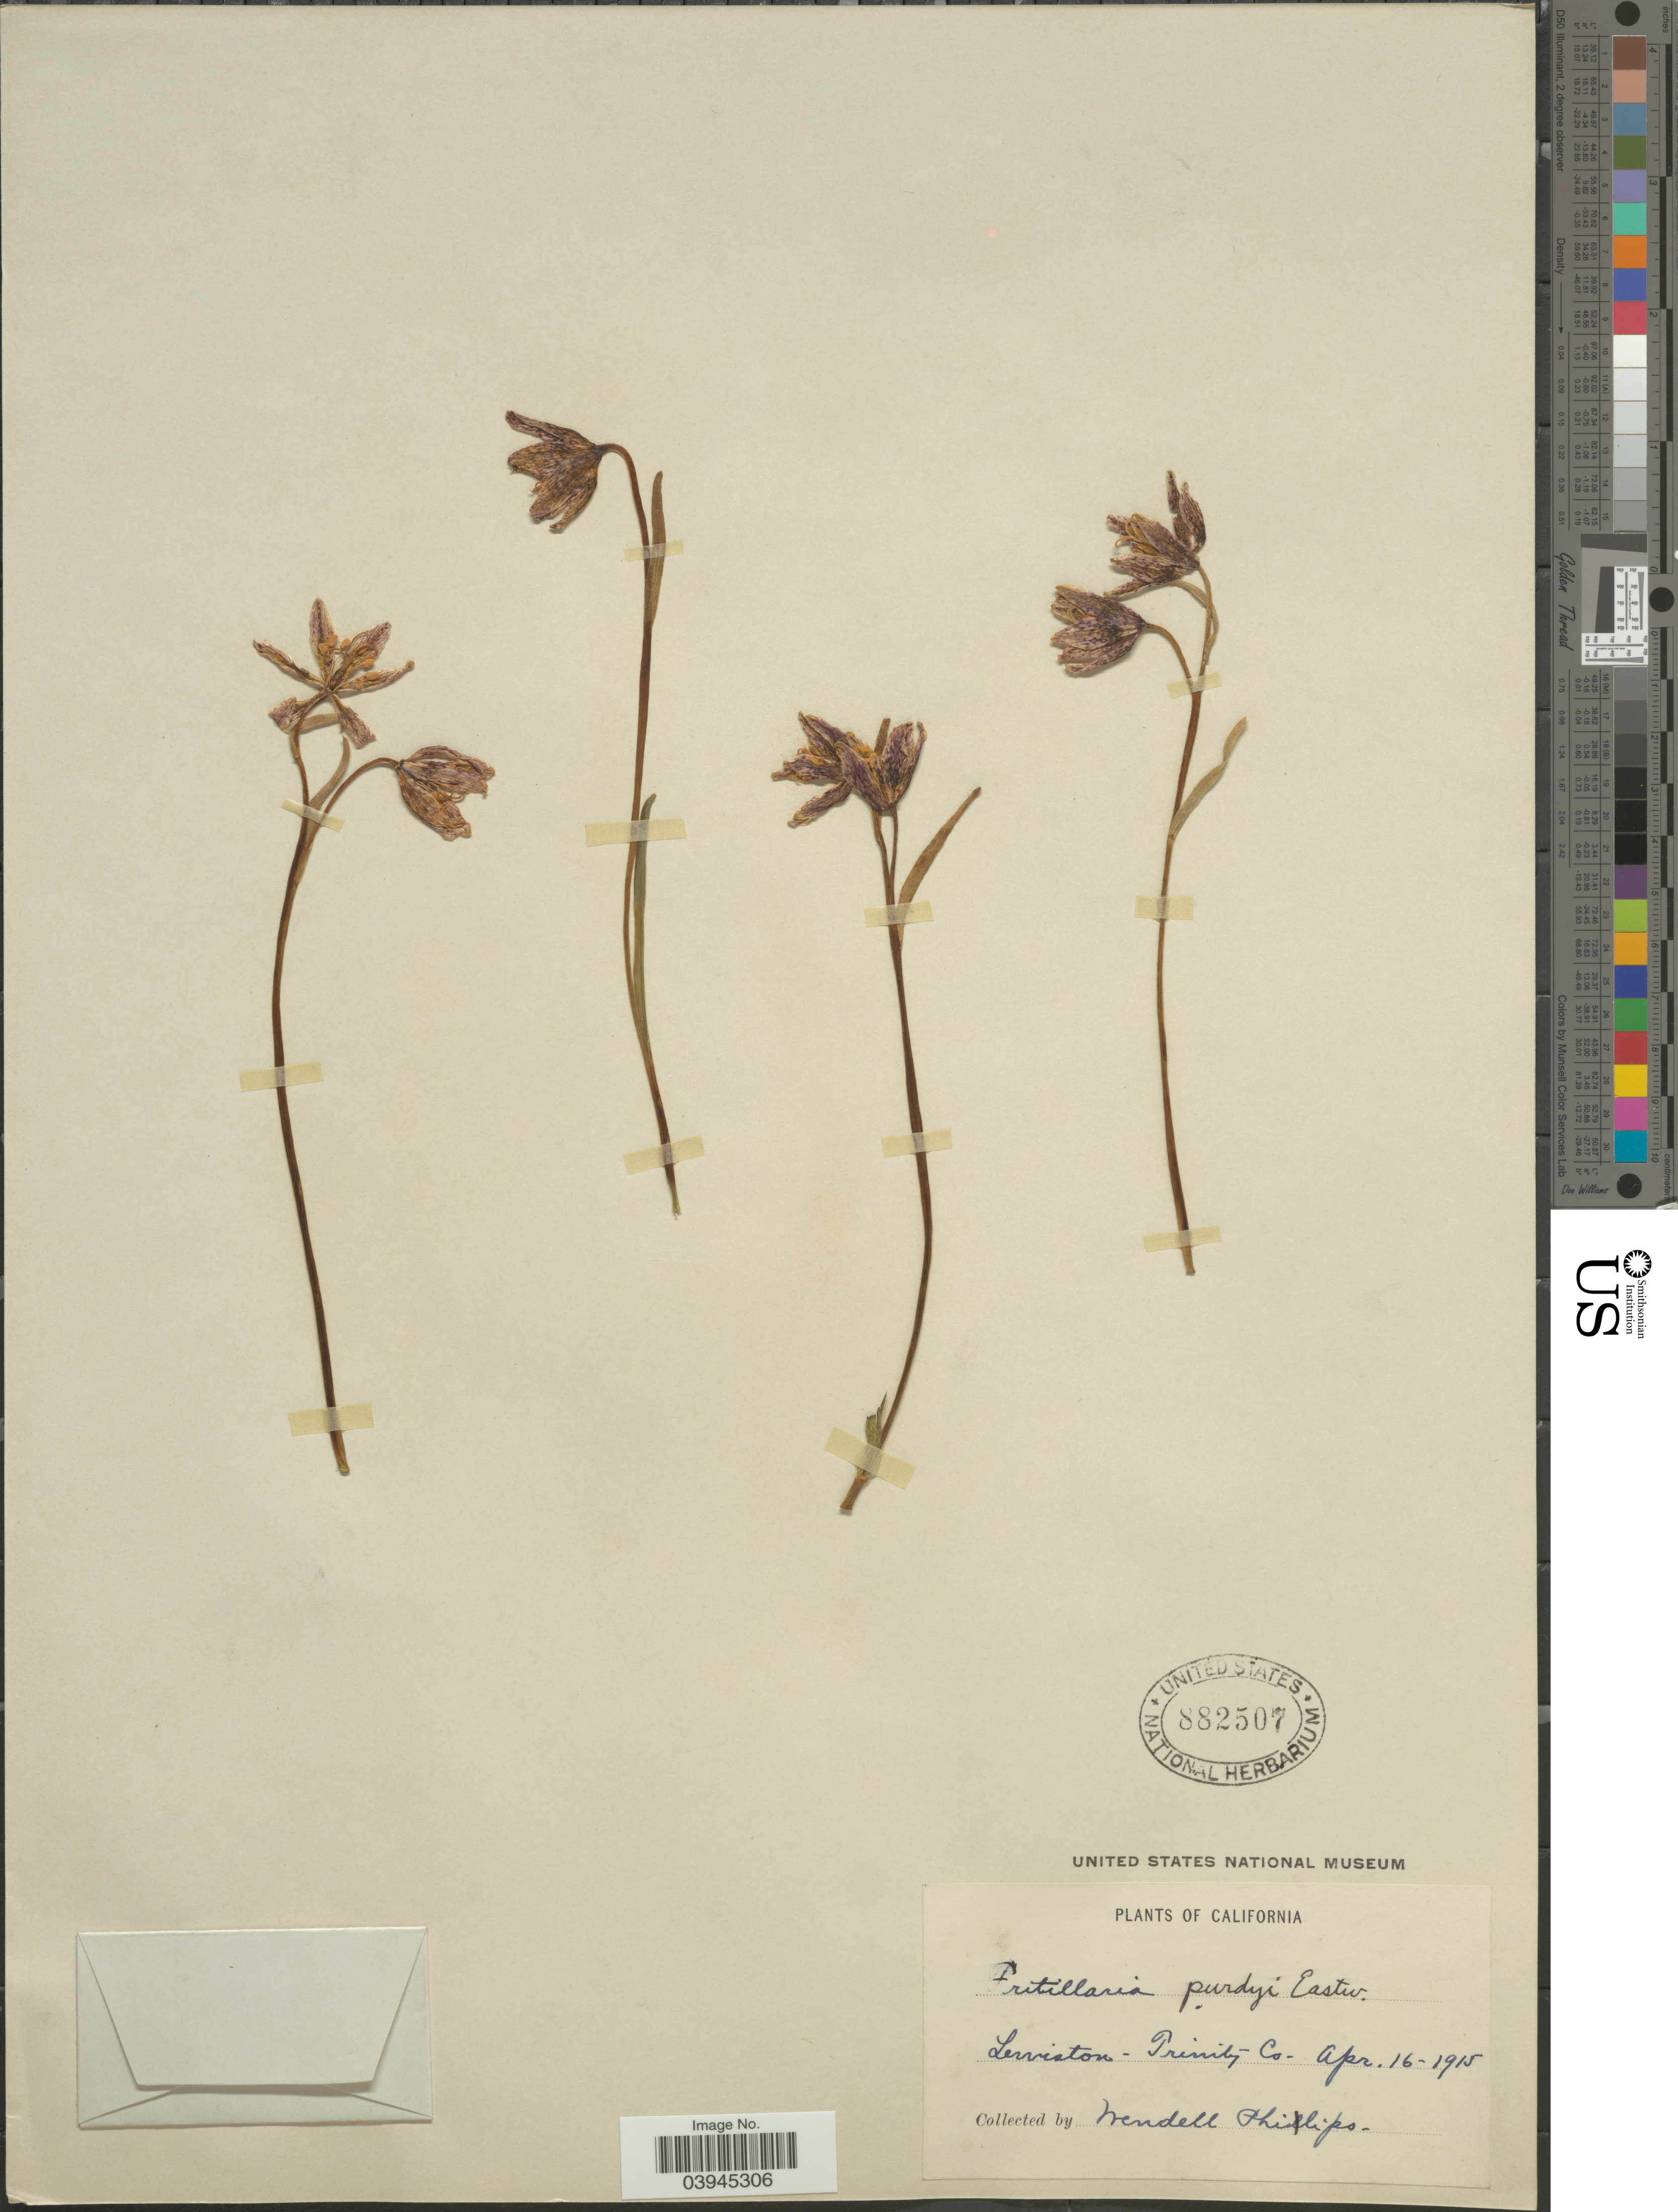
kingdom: Plantae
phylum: Tracheophyta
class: Liliopsida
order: Liliales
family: Liliaceae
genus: Fritillaria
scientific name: Fritillaria purdyi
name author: Eastw.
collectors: W. Philips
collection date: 1915-04-16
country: United States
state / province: California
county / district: Trinity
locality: Lewiston - Trinity Co.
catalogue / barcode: US 882507